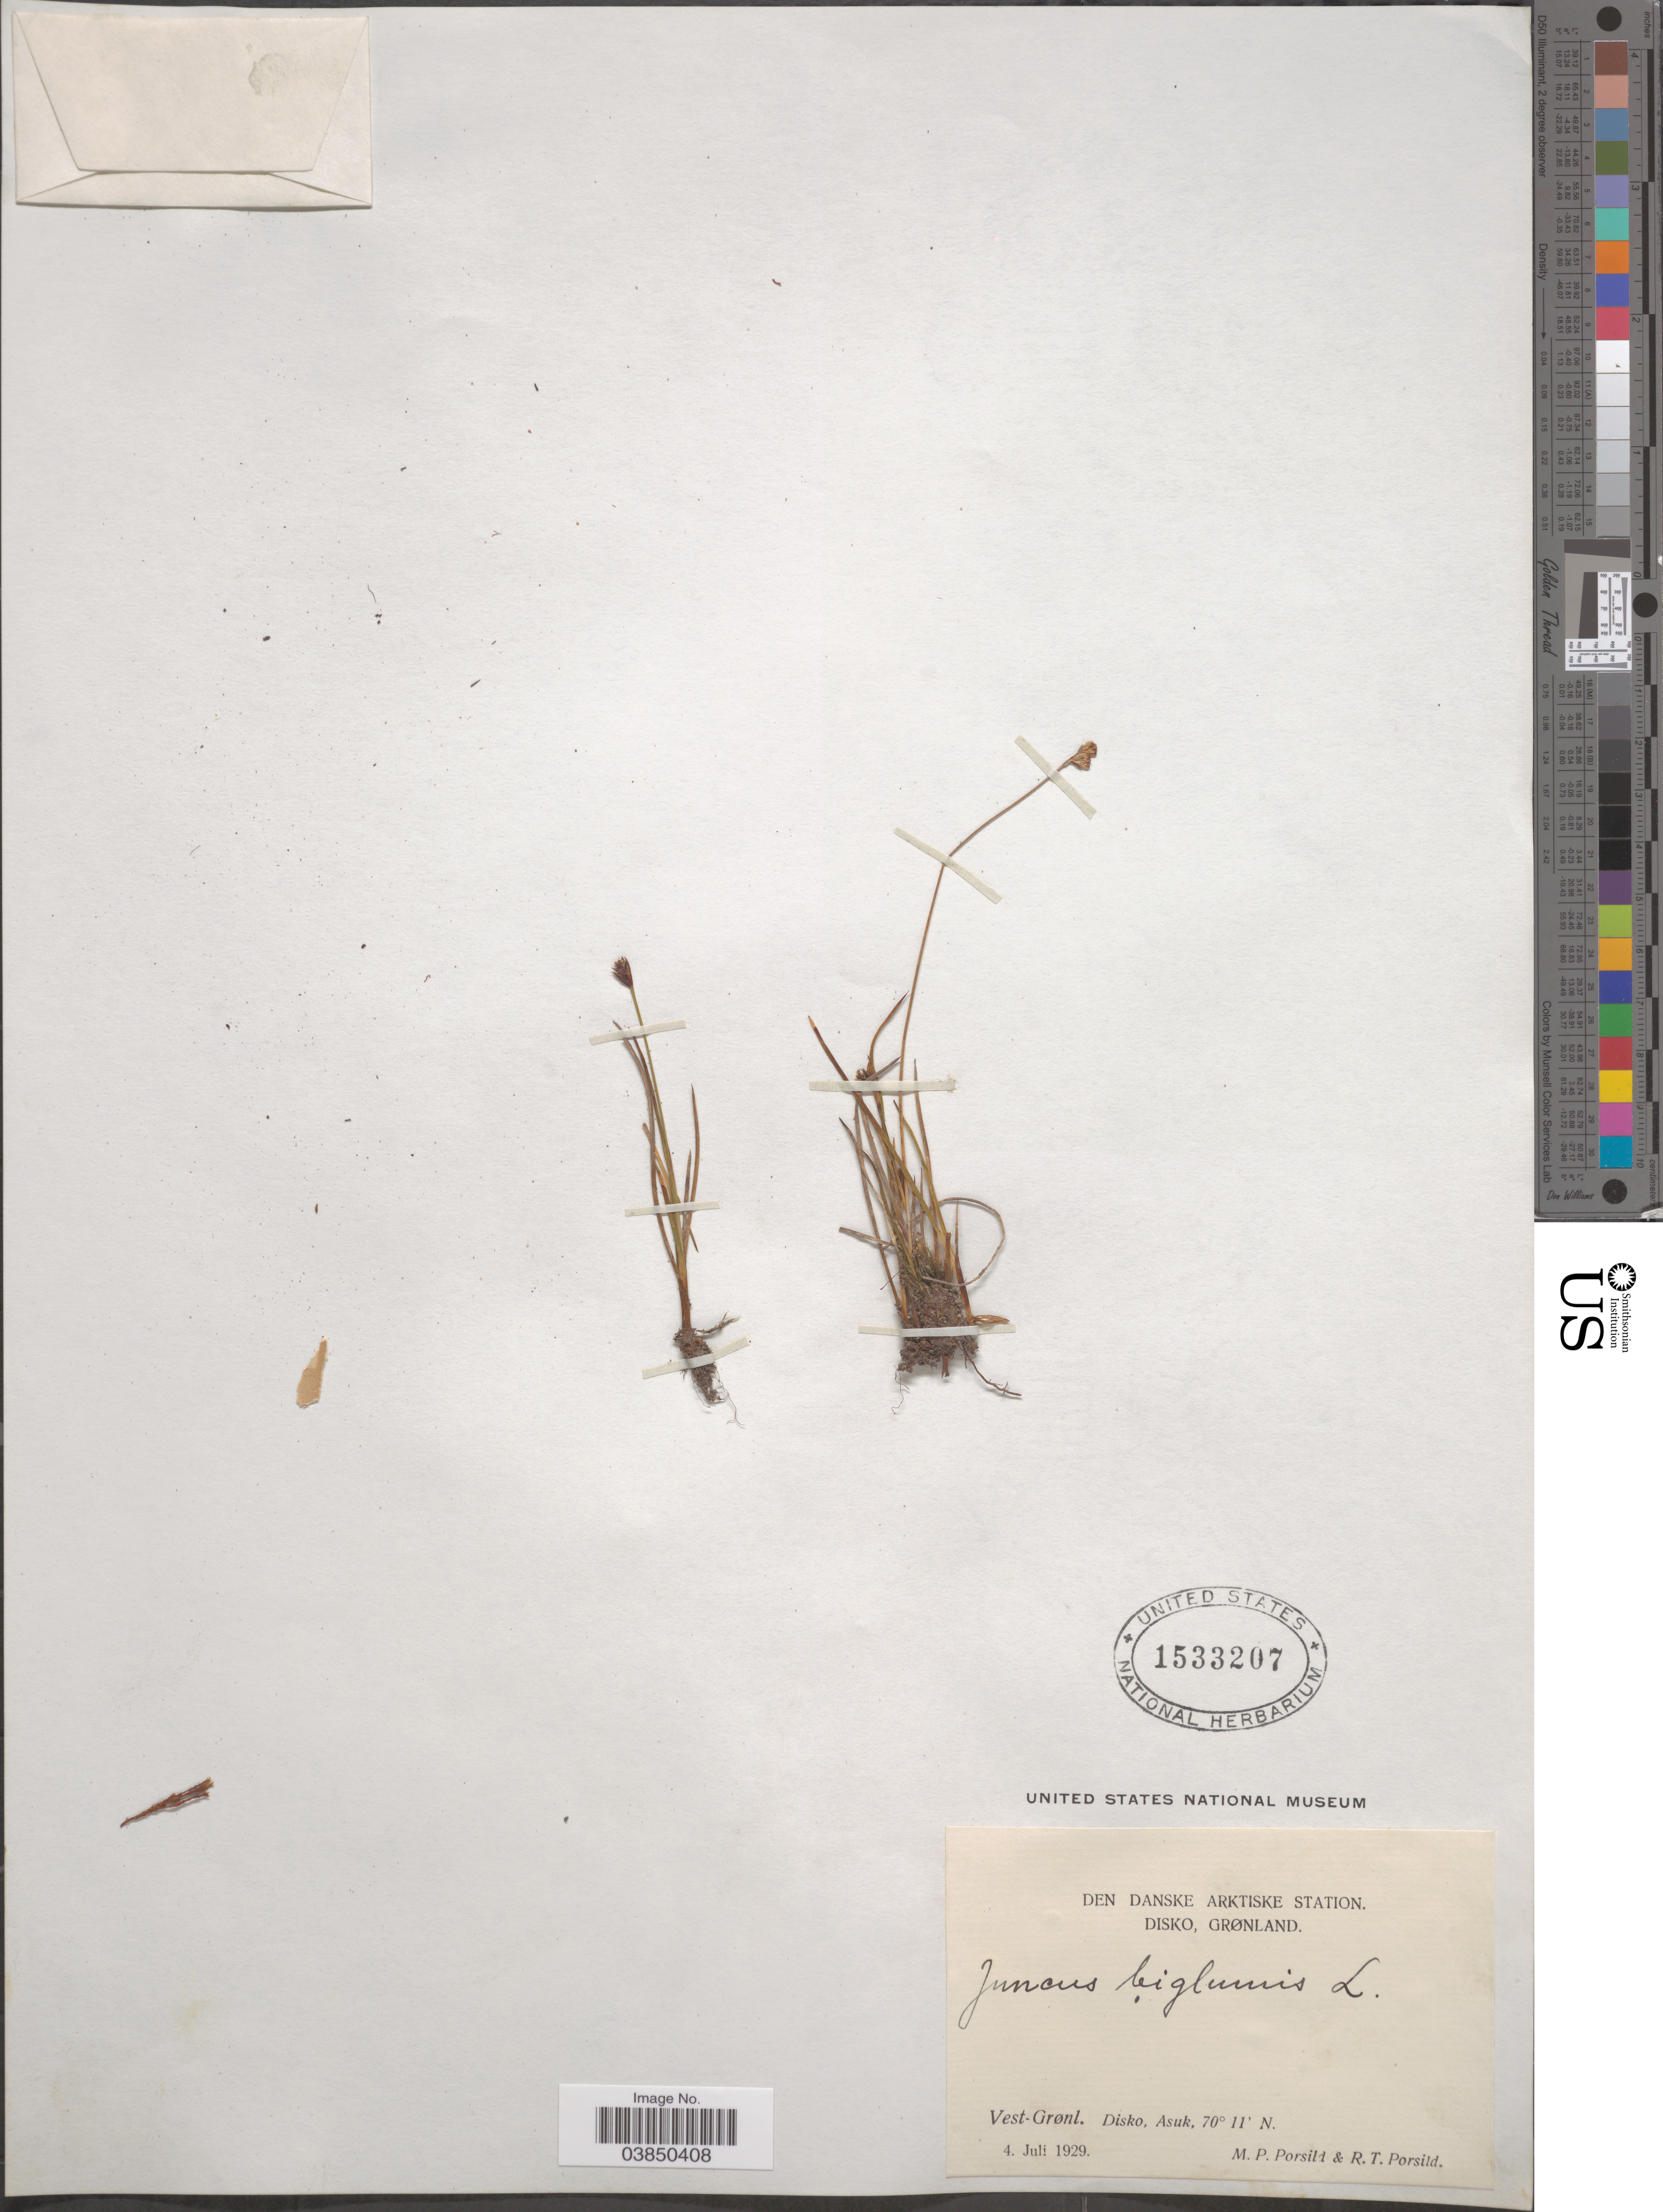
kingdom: Plantae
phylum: Tracheophyta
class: Liliopsida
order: Poales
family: Juncaceae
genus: Juncus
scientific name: Juncus biglumis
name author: L.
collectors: M. P. Porsild & R. T. Porsild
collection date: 1929-07-04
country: Greenland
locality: Den Danske Arktiske Station. Disko. Vest-Grønl. Disko, Asuk.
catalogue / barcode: US 1533207